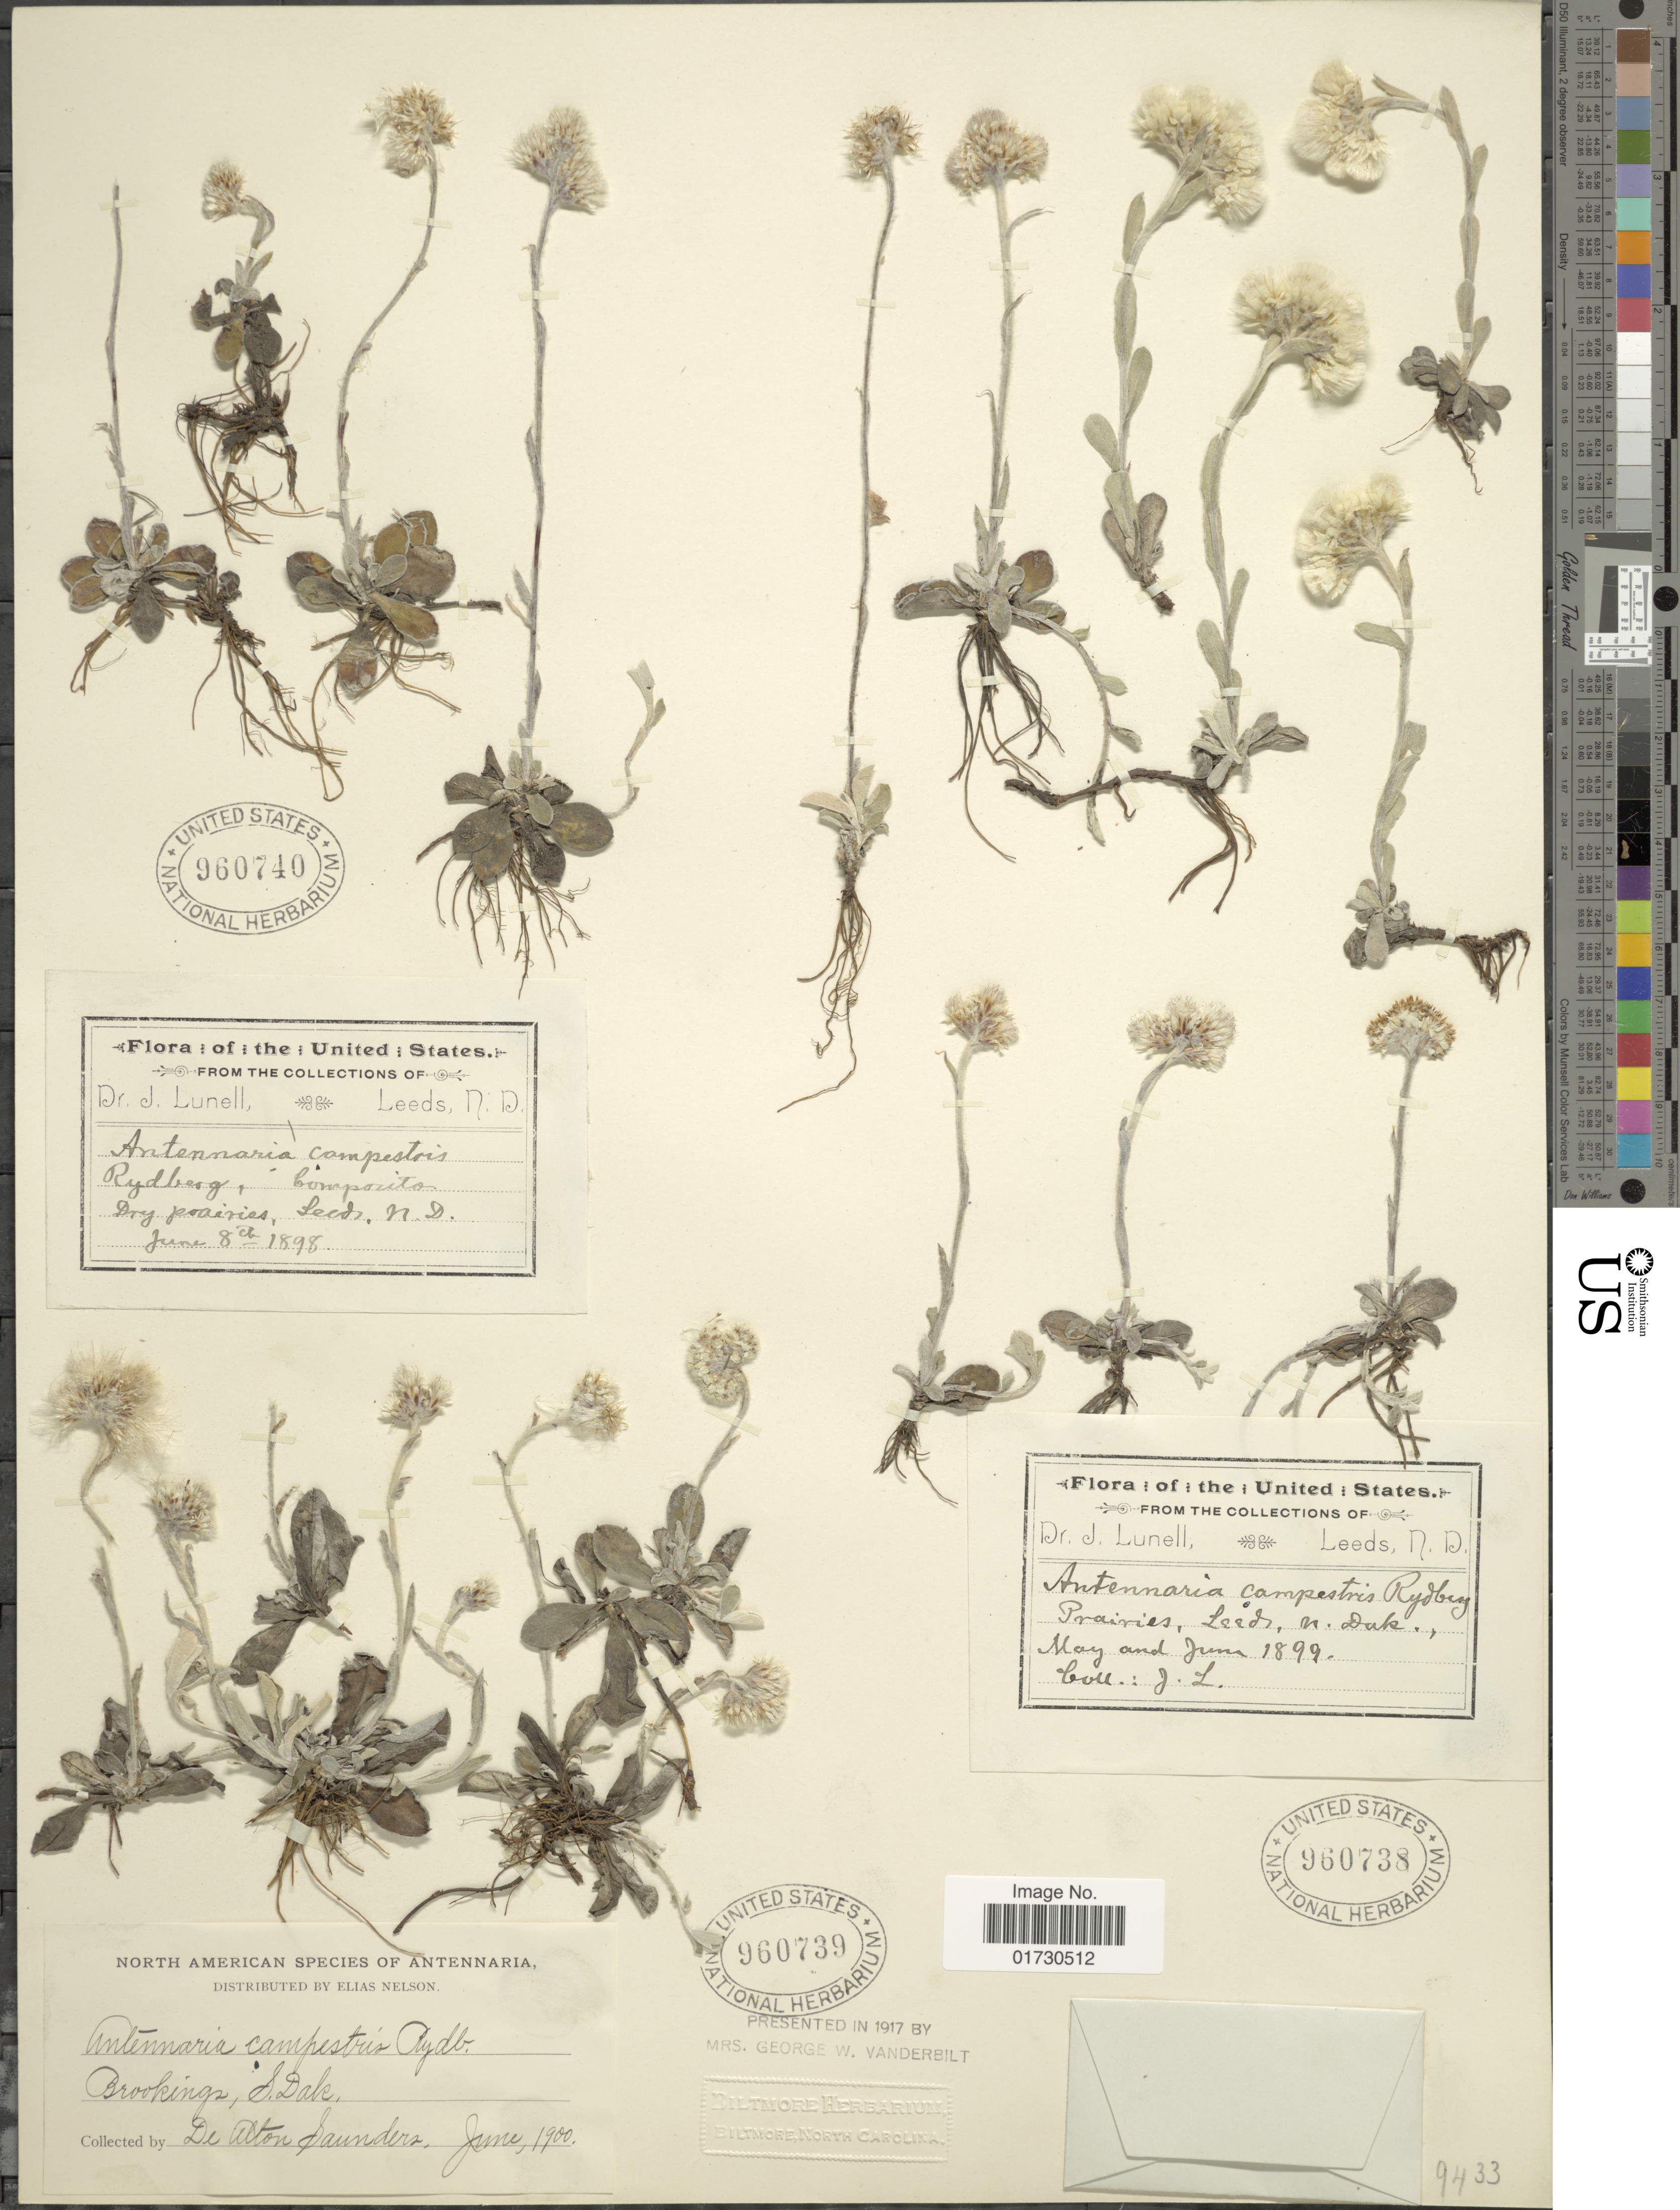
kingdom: Plantae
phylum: Tracheophyta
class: Magnoliopsida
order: Asterales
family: Asteraceae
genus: Antennaria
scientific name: Antennaria campestris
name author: Rydb.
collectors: J. Lunell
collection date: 1899-05/1899-06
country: United States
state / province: North Dakota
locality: Praires, Leeds, N. D.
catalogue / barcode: US 960738-3